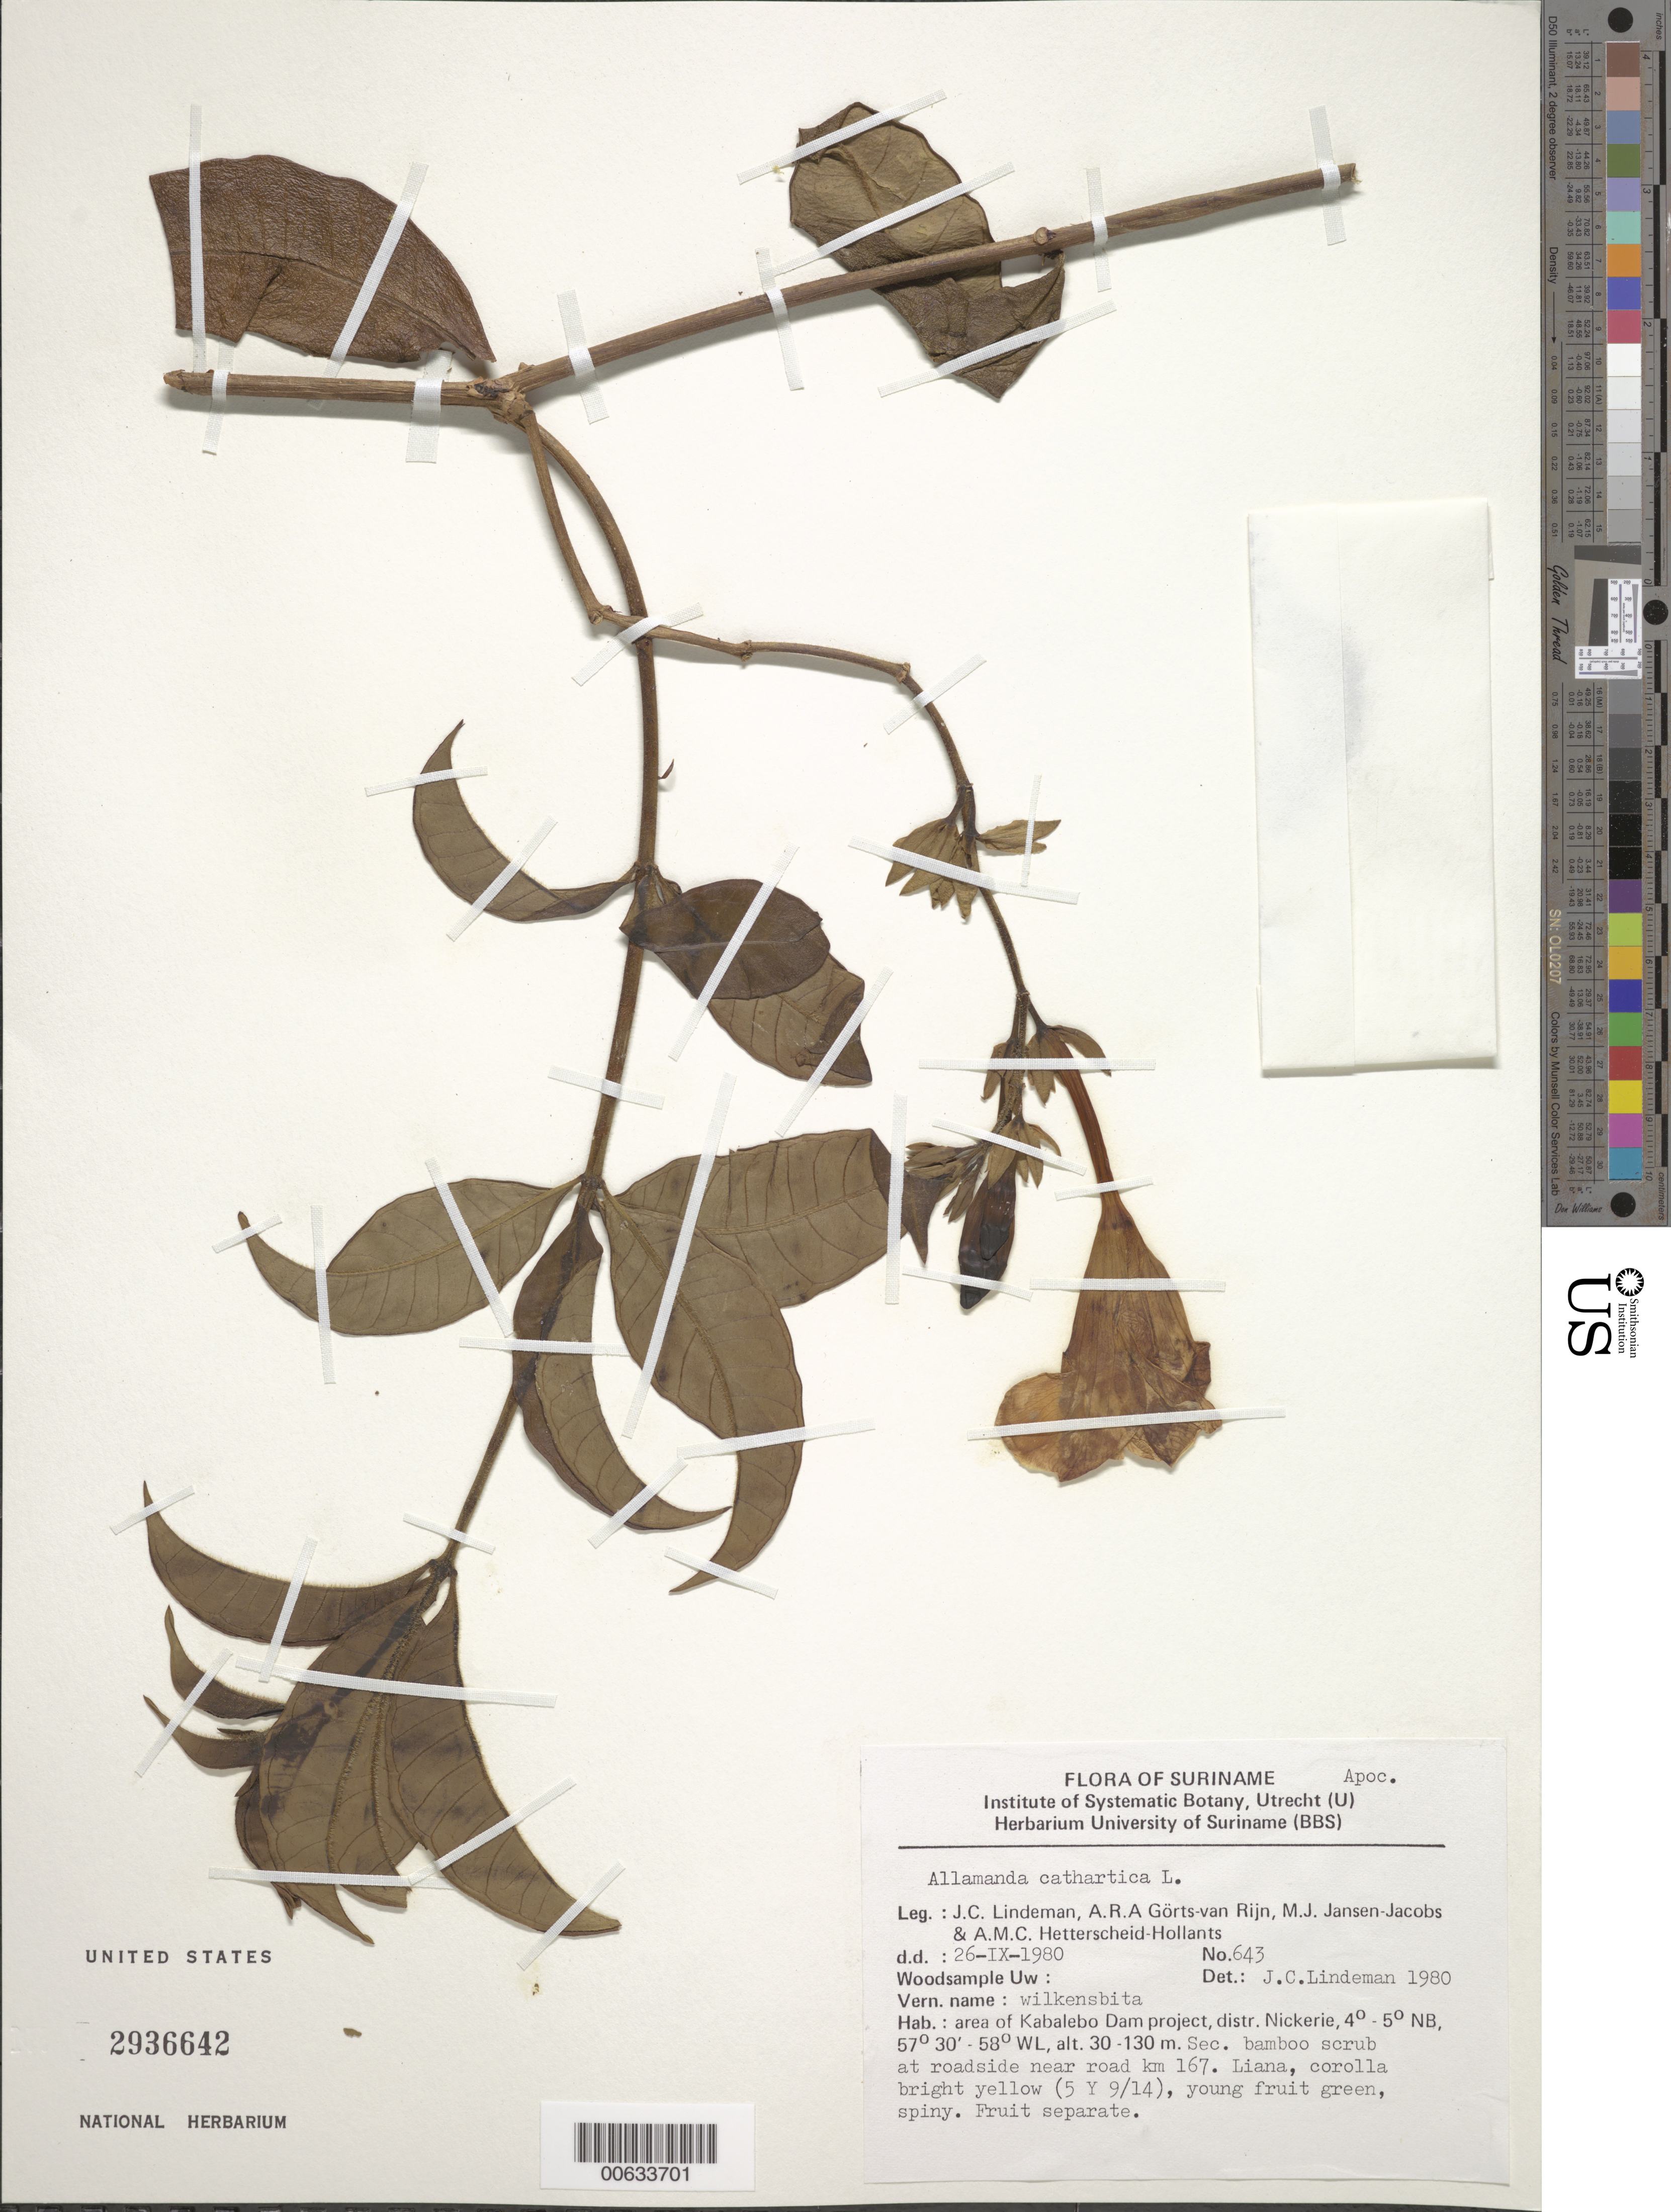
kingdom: Plantae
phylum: Tracheophyta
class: Magnoliopsida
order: Gentianales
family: Apocynaceae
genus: Allamanda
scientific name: Allamanda cathartica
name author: L.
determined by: Lindeman, J. C.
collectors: J. C. Lindeman, A. .R. A. Görts-van Rijn, M. J. Jansen-Jacobs & A. Hetterscheid-Hollants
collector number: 80 643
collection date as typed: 26-Sep-80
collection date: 1980-09-26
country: Suriname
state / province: Nickerie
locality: Kabalebo Dam project area, near road km 167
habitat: Sec. bamboo scrub at roadside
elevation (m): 30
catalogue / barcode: US 2936642